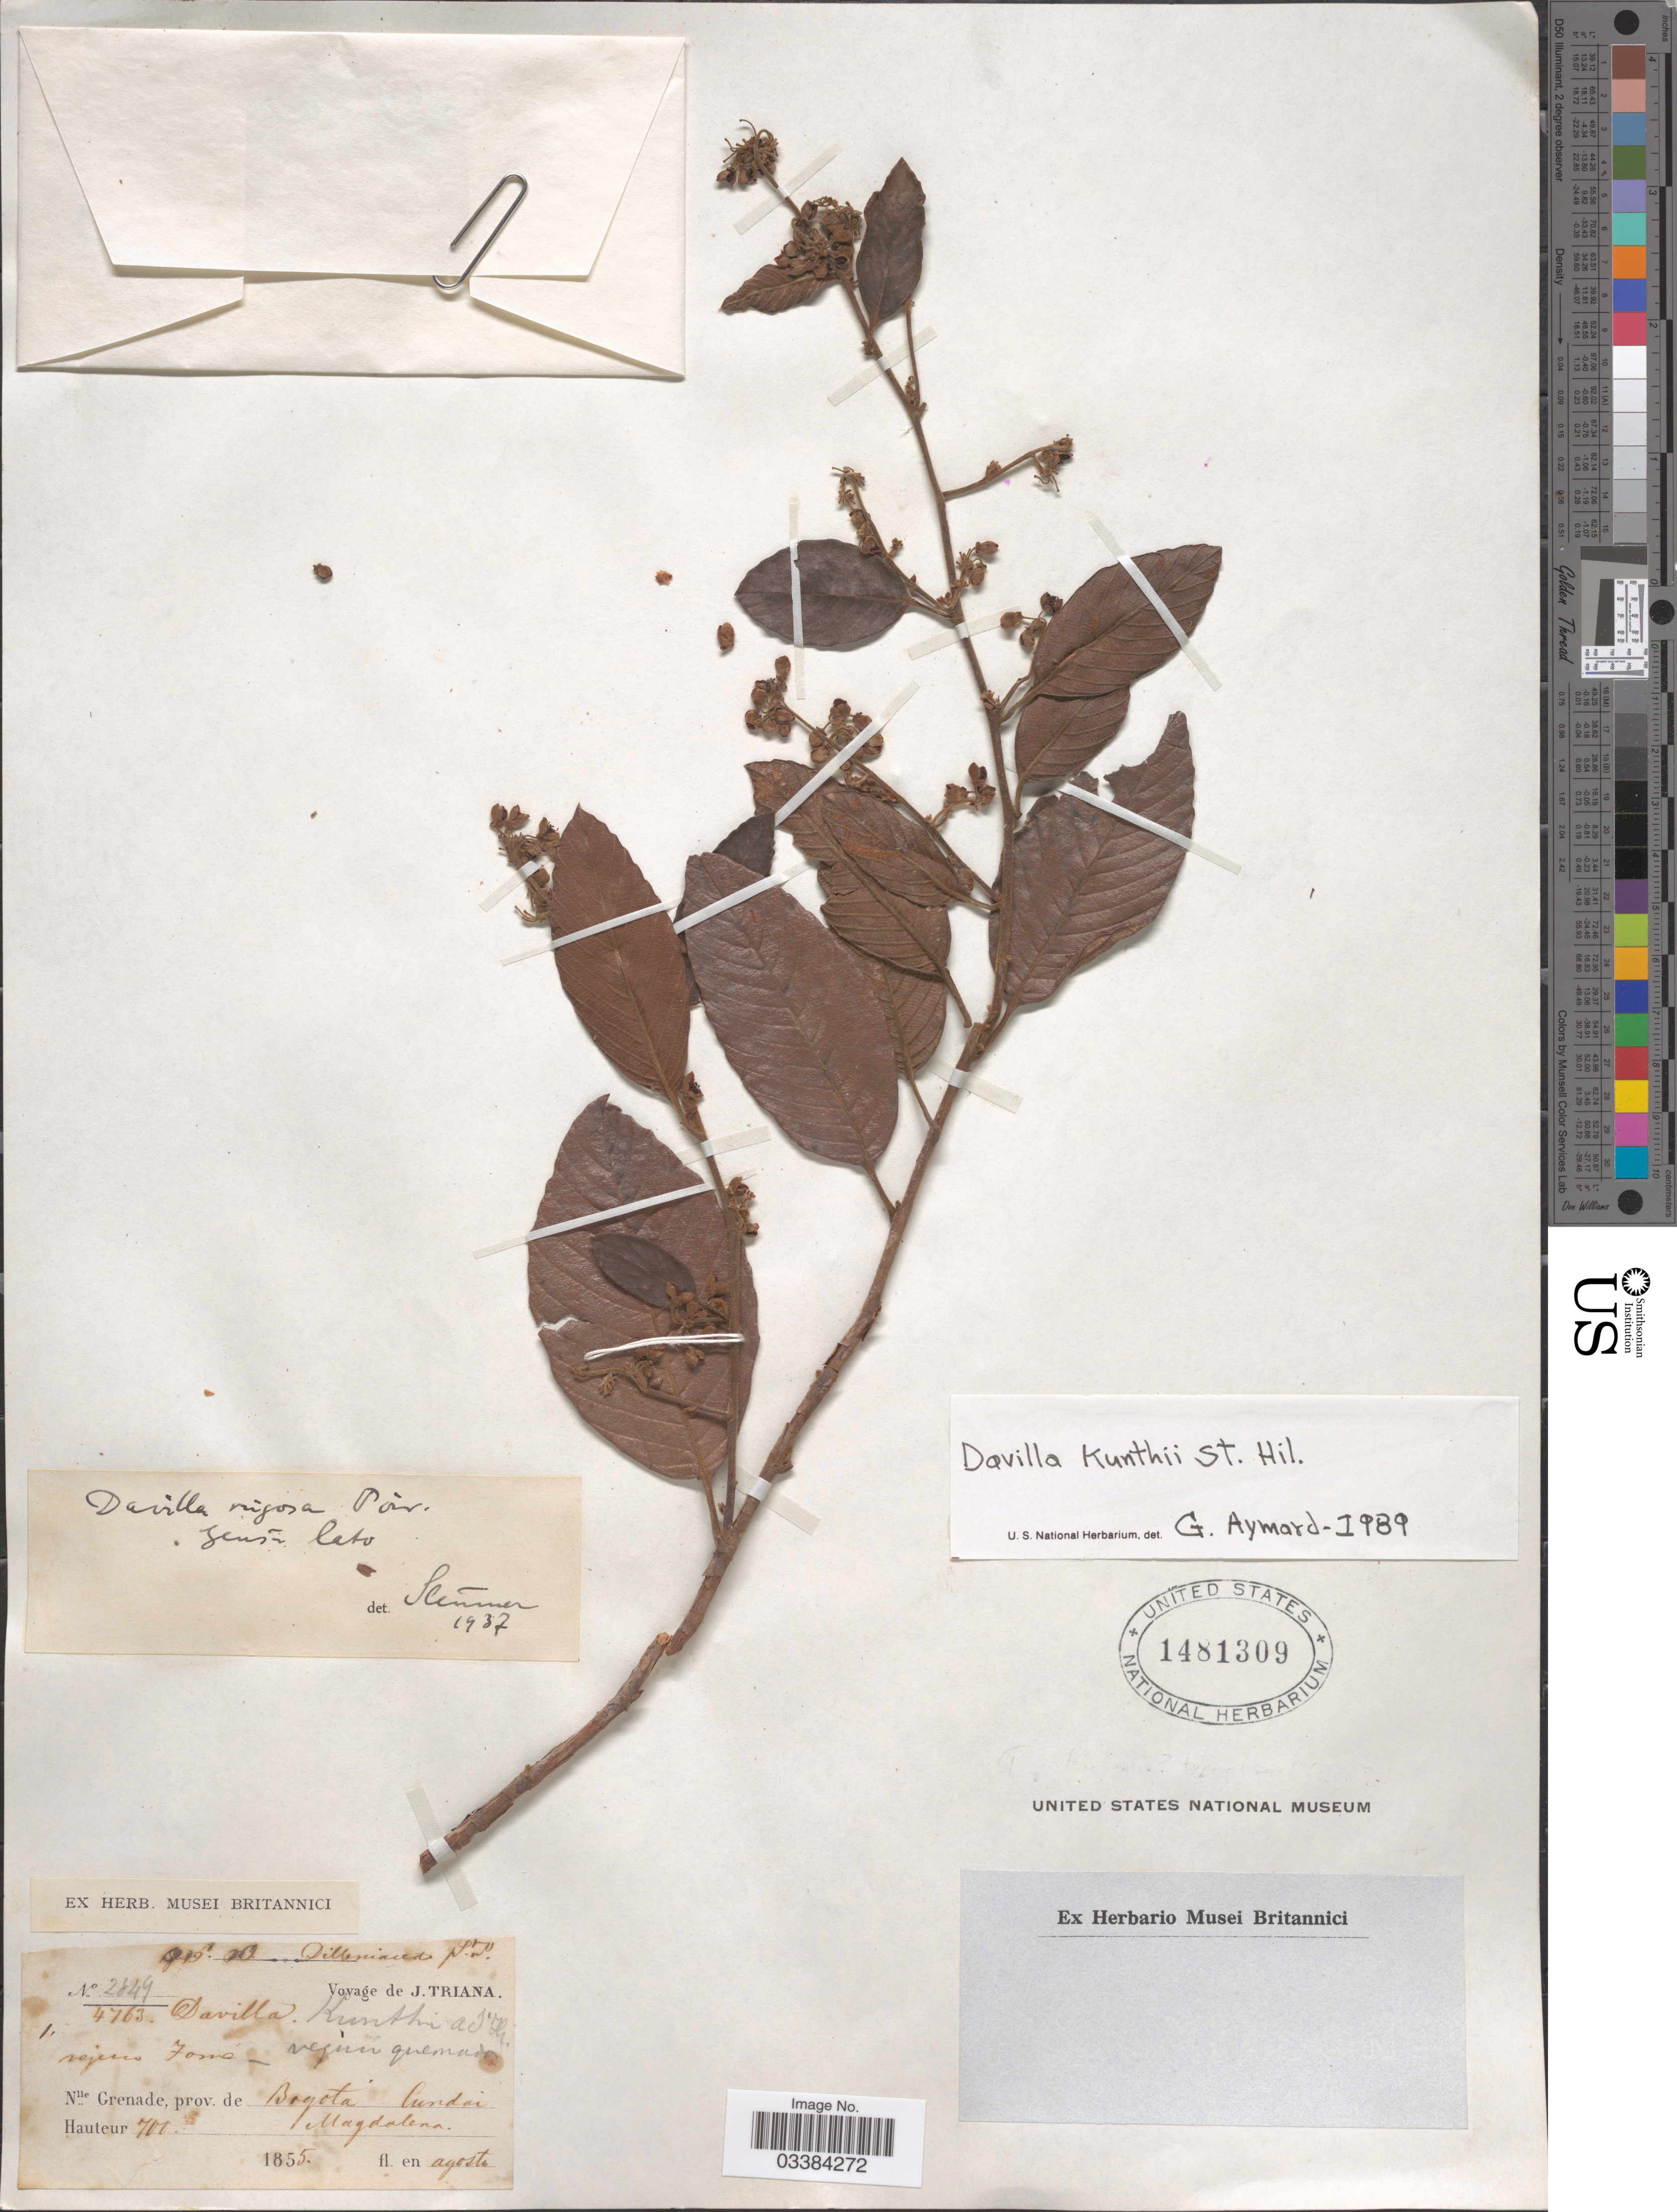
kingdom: Plantae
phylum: Tracheophyta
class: Magnoliopsida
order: Dilleniales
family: Dilleniaceae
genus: Davilla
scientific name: Davilla kunthii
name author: A. St.-Hil.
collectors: J. Triana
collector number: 2849/4763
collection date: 1855-08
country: Colombia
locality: Nlle Grenade, prov. de Bogota lundai Magdalena.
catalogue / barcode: US 1481309